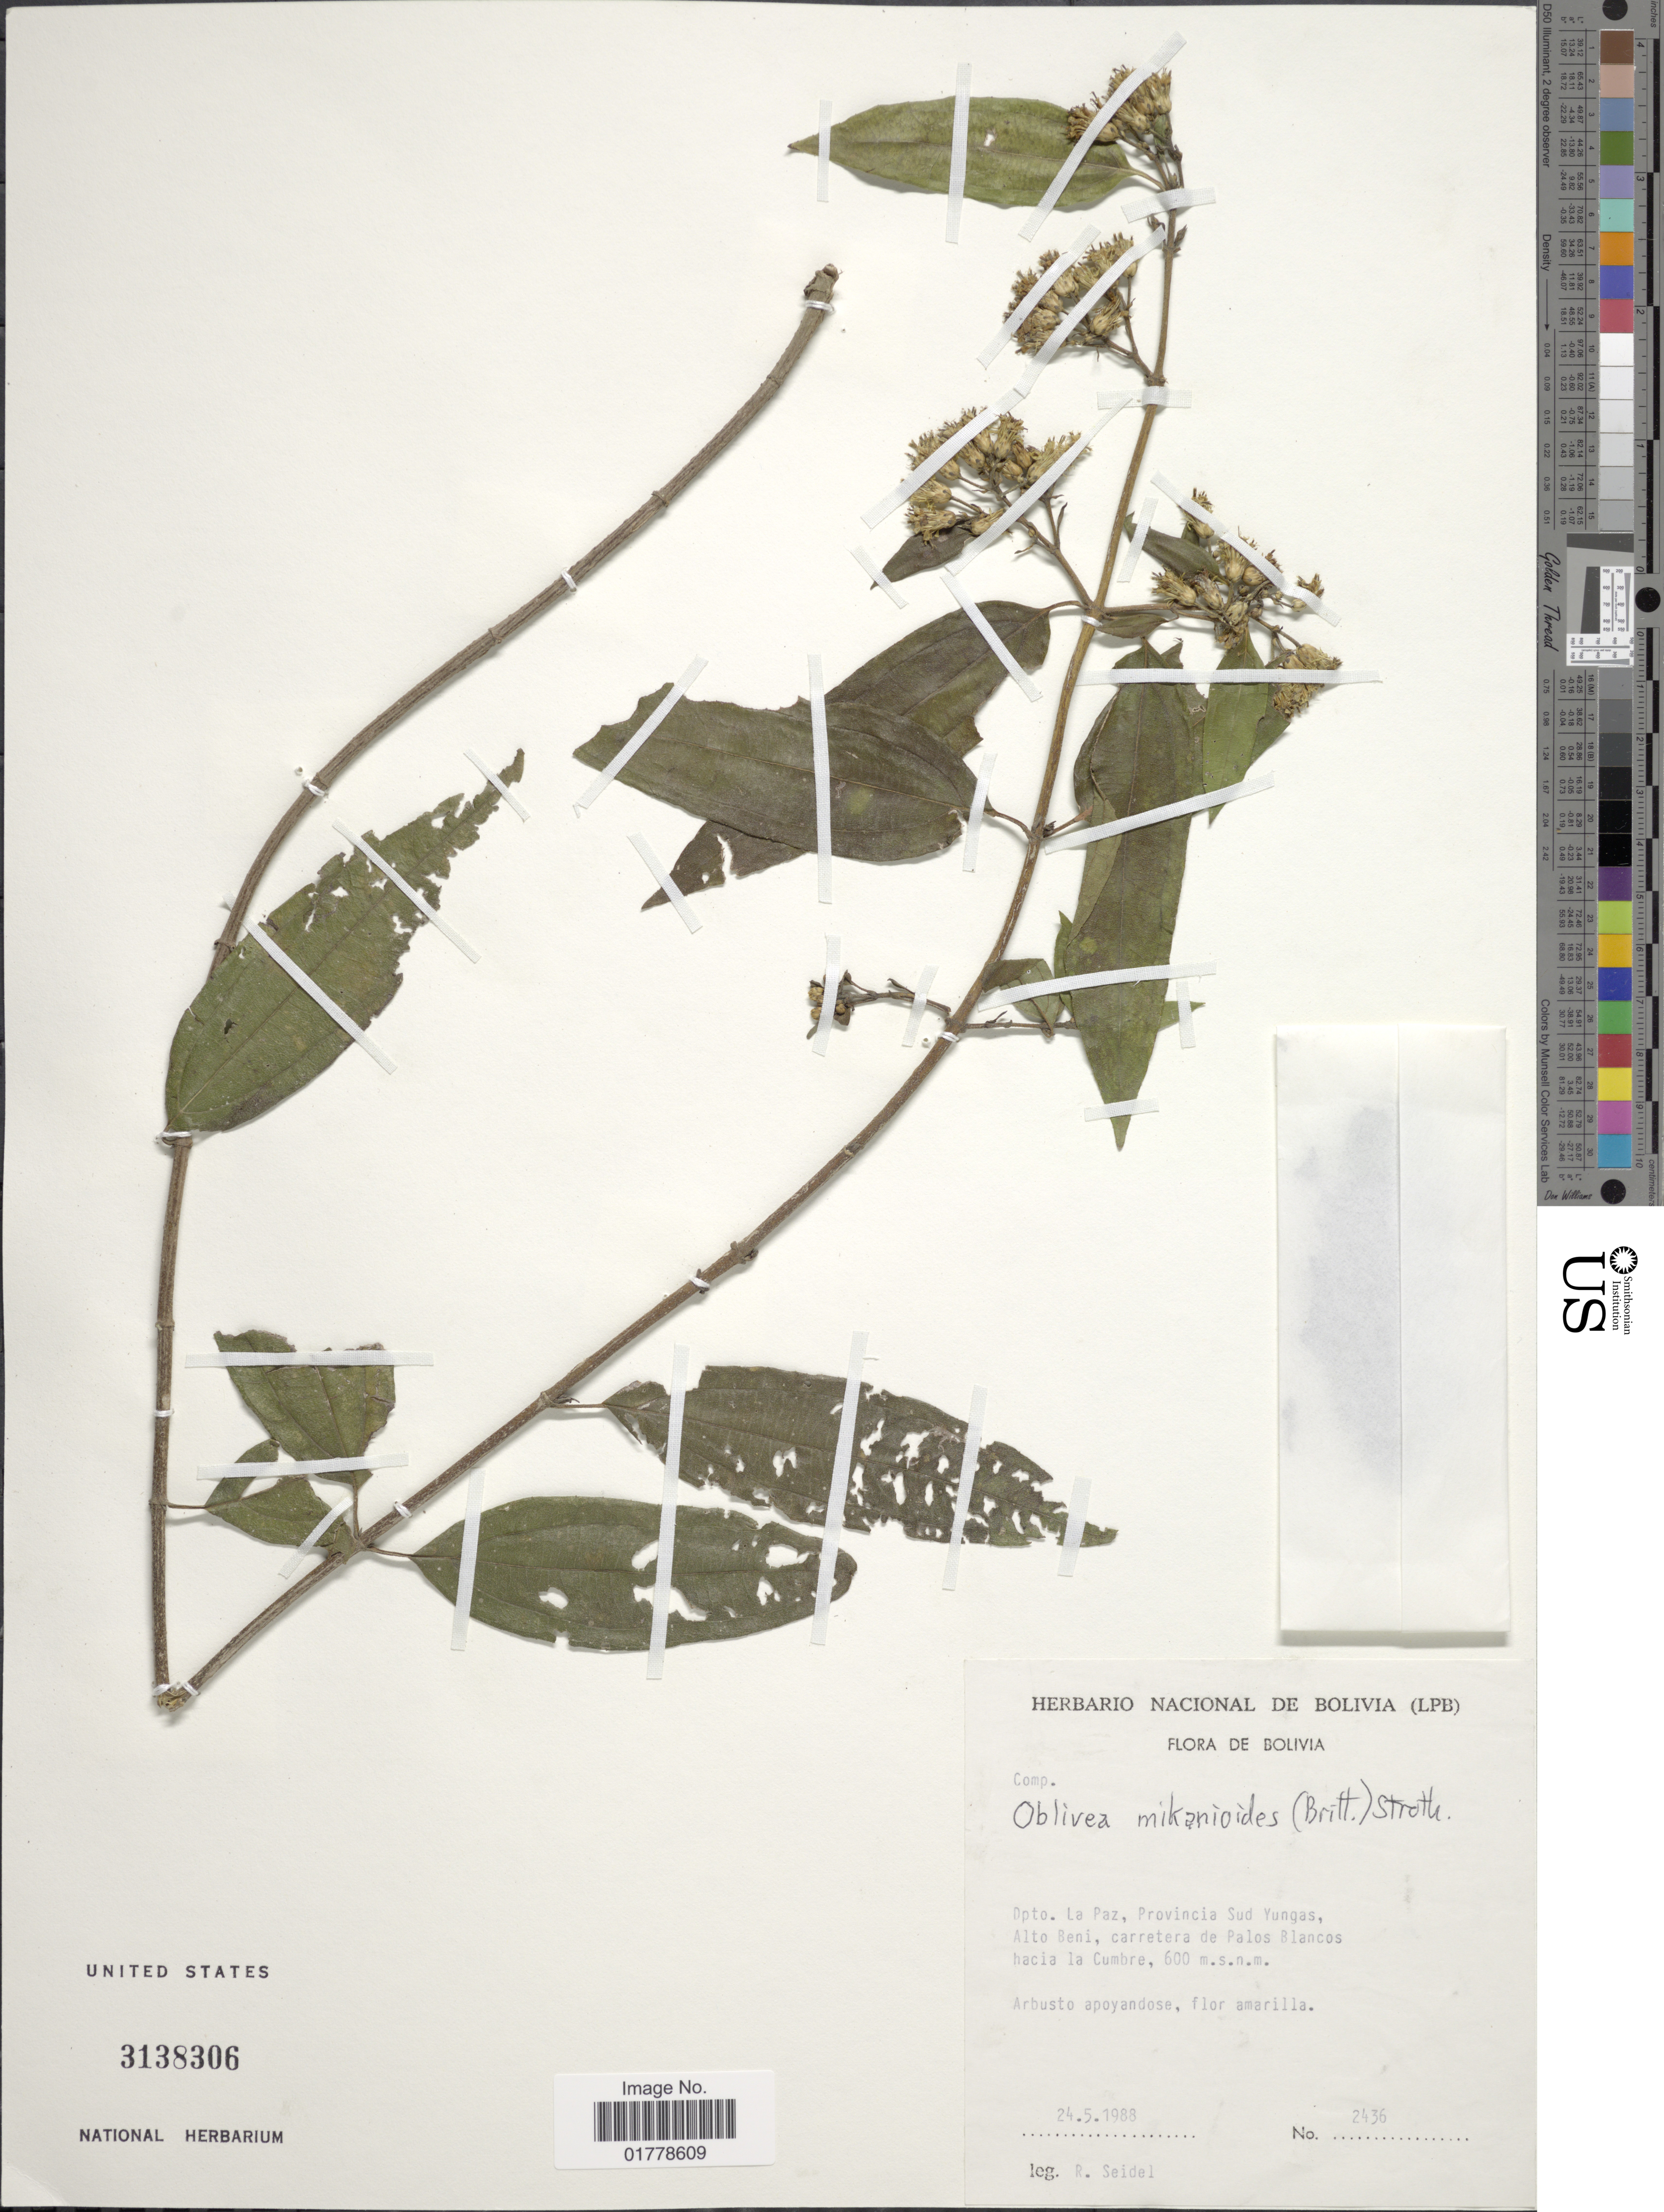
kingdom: Plantae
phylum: Tracheophyta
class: Magnoliopsida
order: Asterales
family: Asteraceae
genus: Oblivia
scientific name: Oblivia mikanioides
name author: (Britton) Strother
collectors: R. Seidel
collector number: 2436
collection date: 1988-05-24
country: Bolivia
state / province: La Paz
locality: Dpto. La Paz, Provincia Sud Yungas, Alto Beni, carretera de Palos Blancos hacia la Cumbre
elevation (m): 600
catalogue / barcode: US 3138306